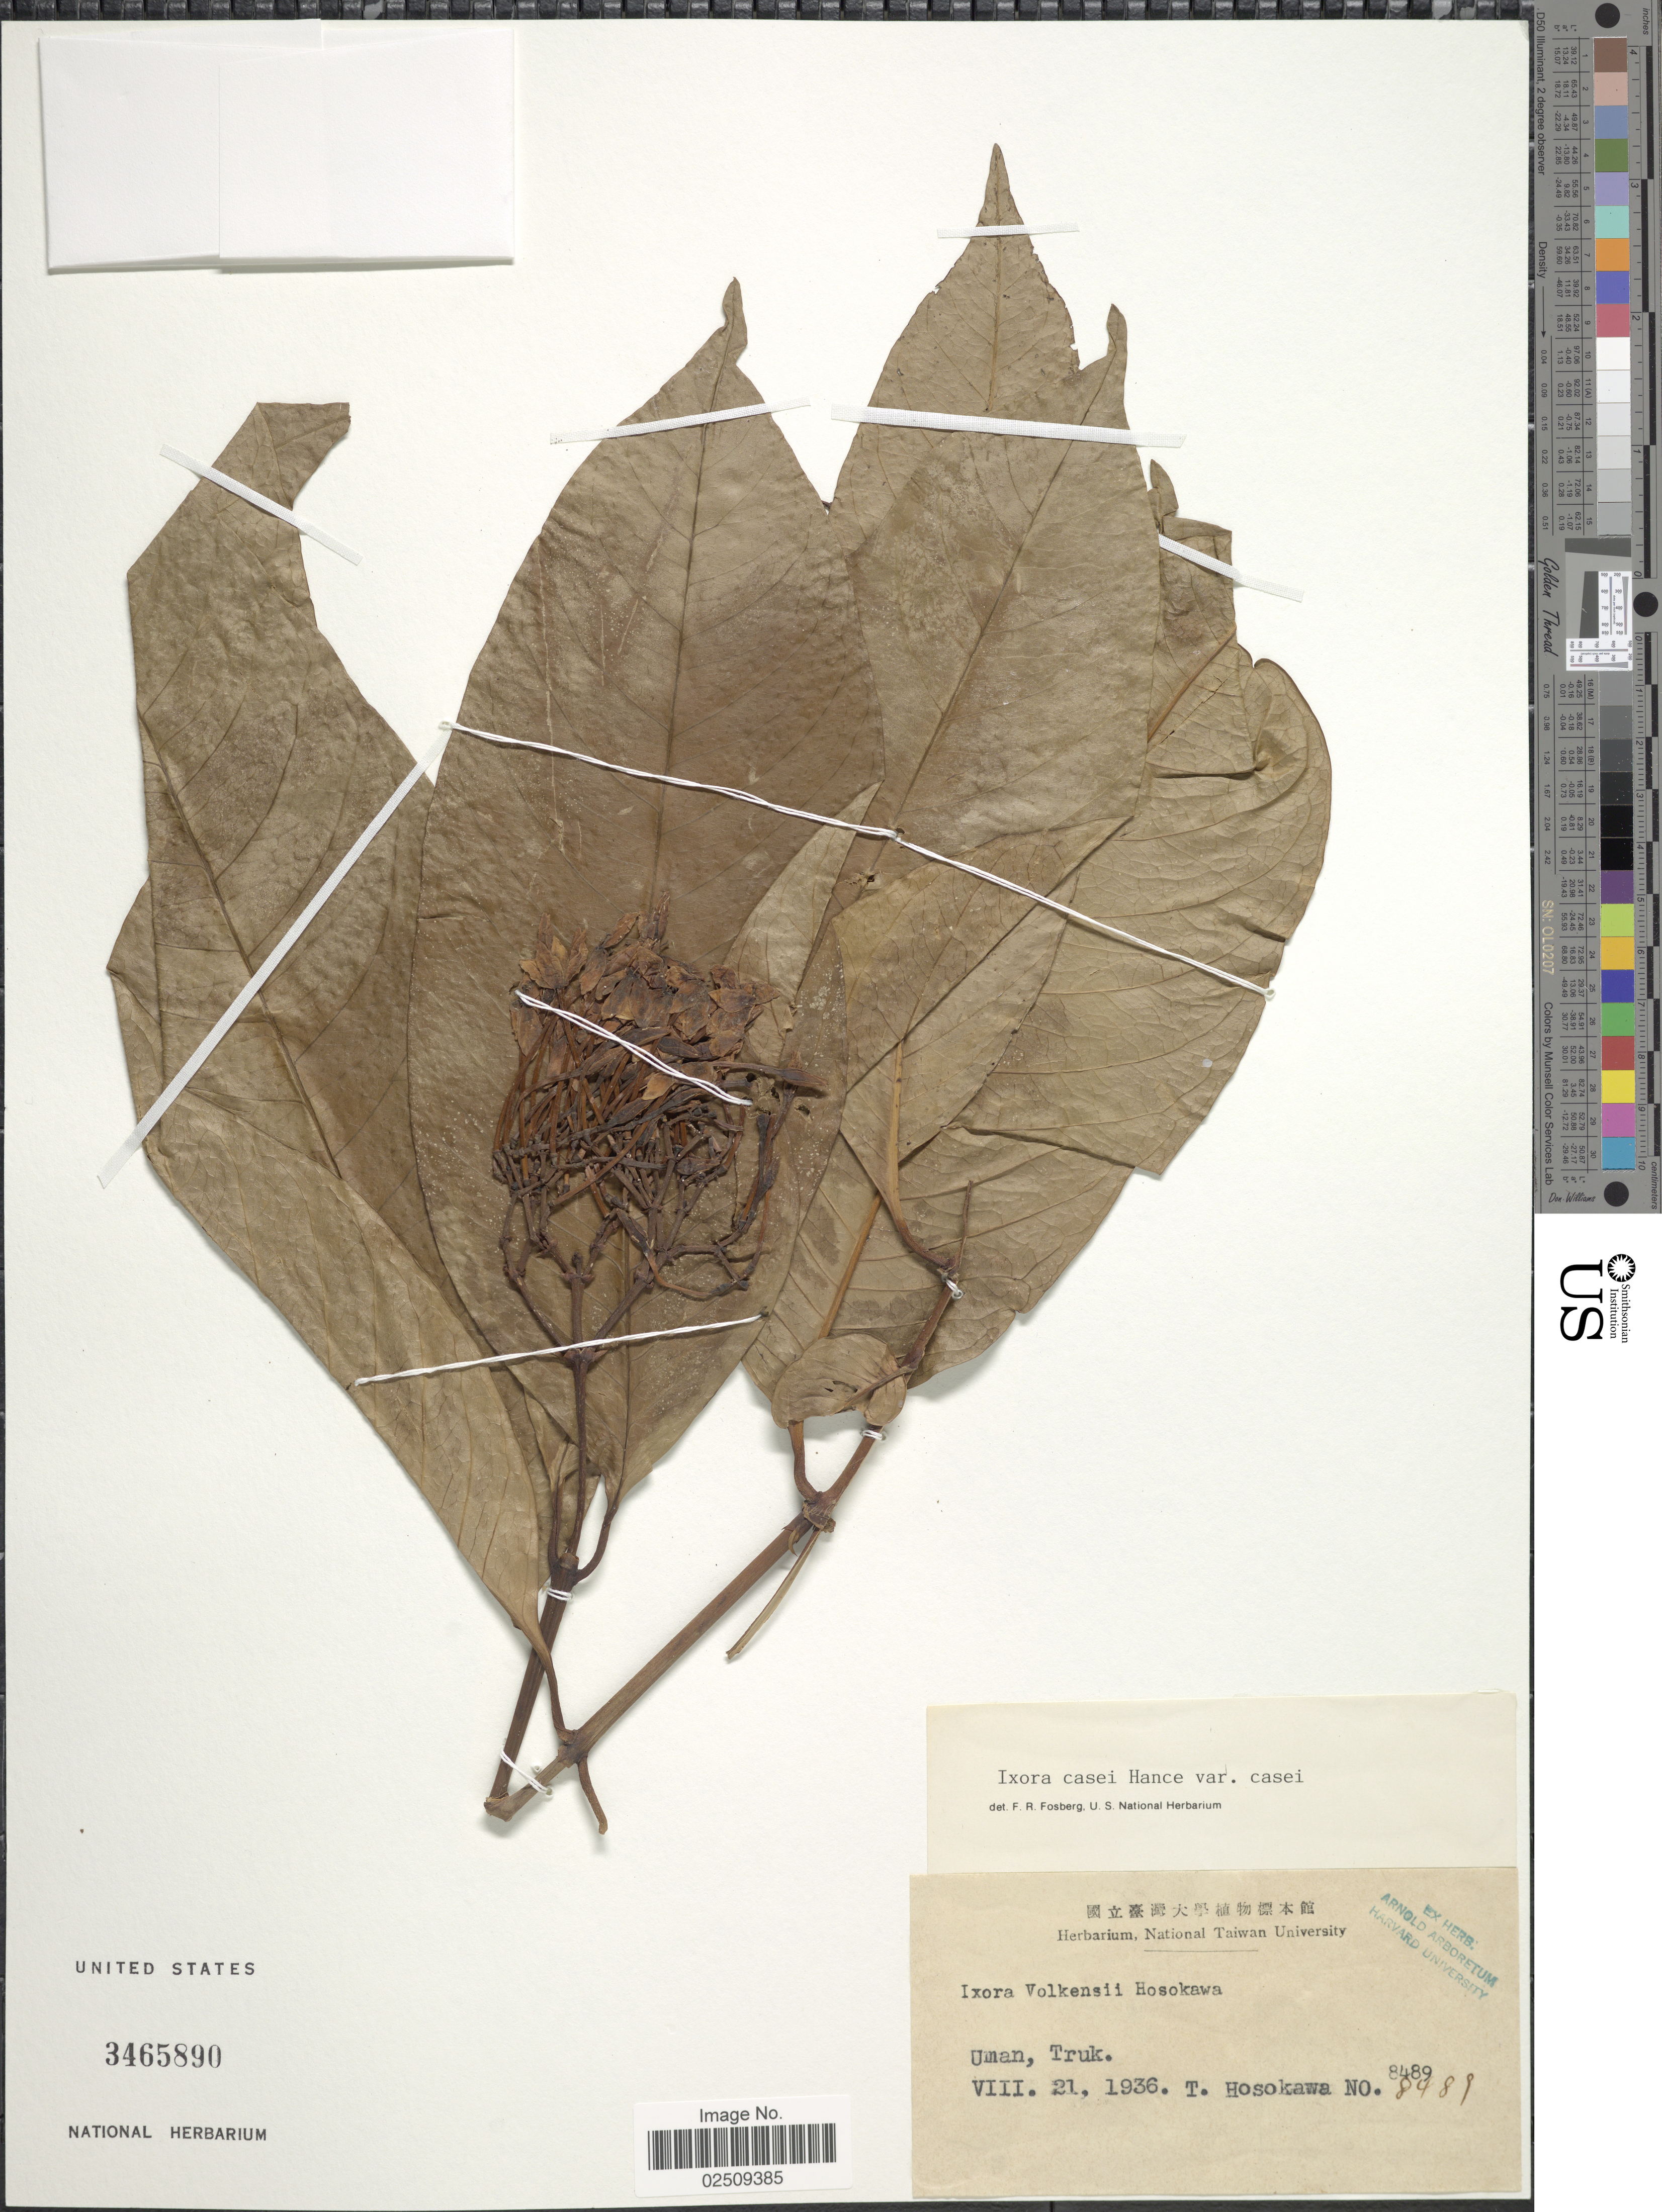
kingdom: Plantae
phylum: Tracheophyta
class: Magnoliopsida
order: Gentianales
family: Rubiaceae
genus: Ixora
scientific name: Ixora casei var. casei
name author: Hance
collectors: T. Hosokawa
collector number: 8489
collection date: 1936-08-21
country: Micronesia, Federated States of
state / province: Truk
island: Uman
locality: Uman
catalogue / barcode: US 3465890